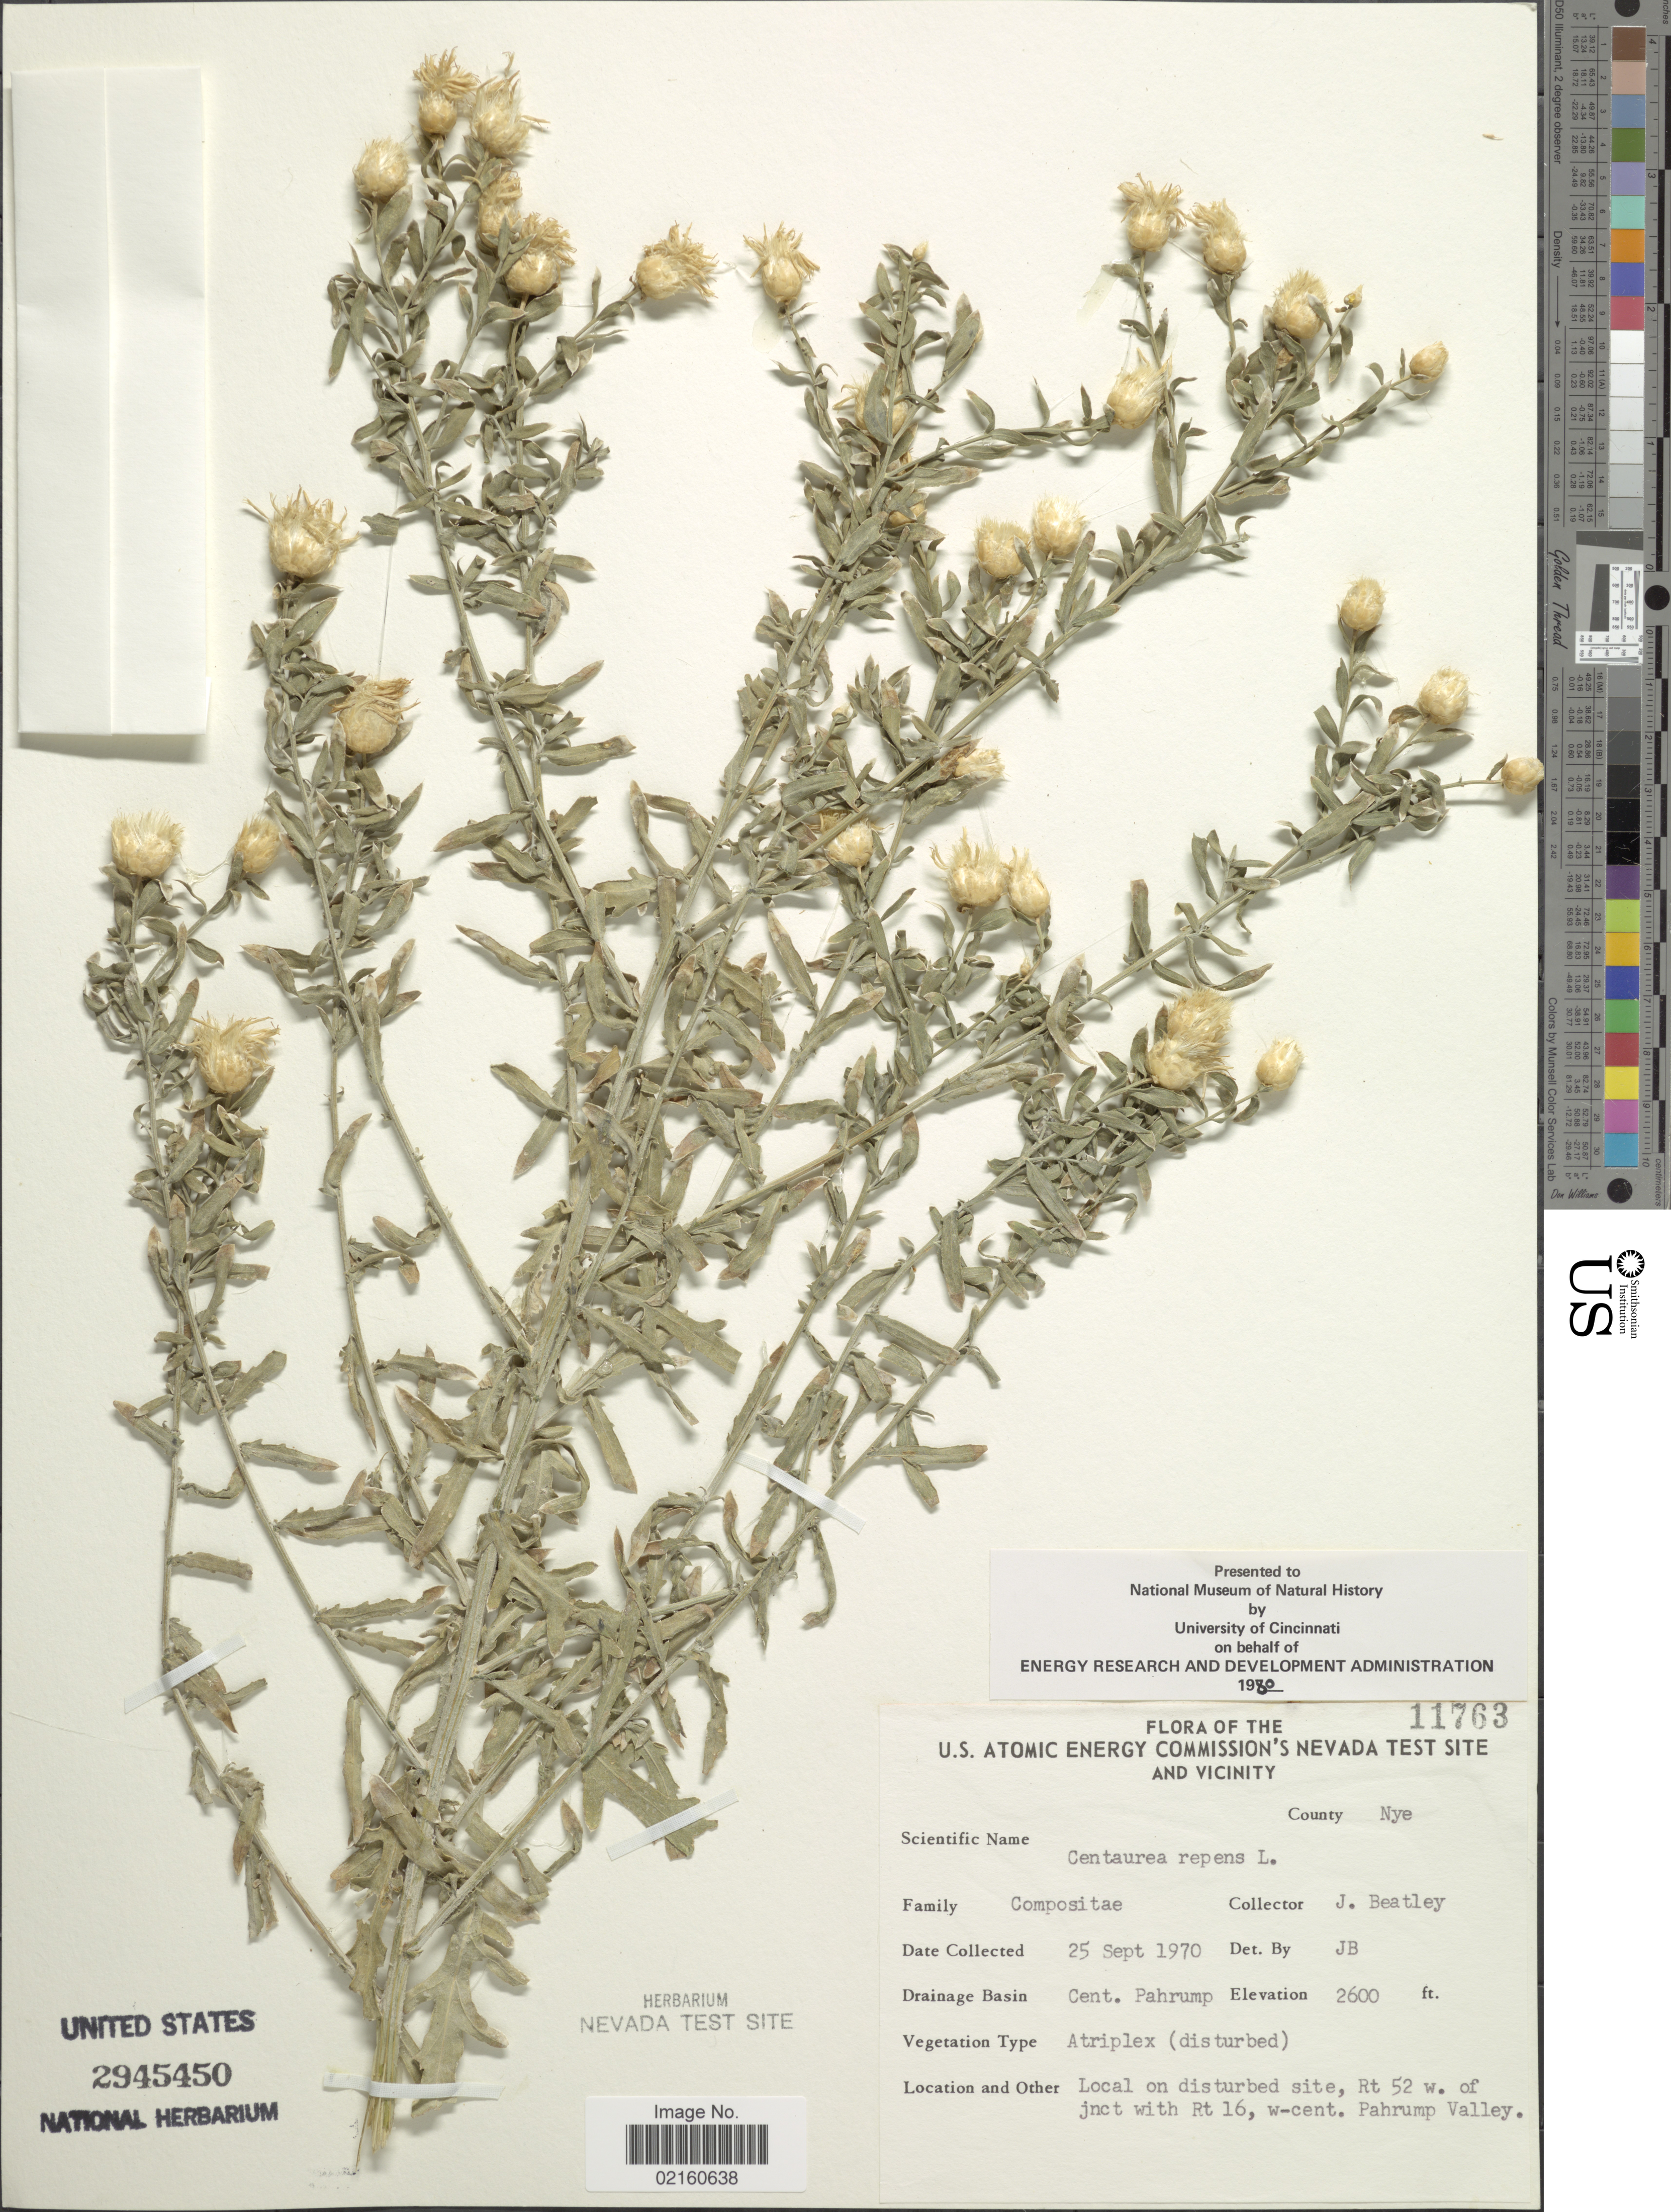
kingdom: Plantae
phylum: Tracheophyta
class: Magnoliopsida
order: Asterales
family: Asteraceae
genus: Rhaponticum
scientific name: Rhaponticum repens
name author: (L.) Hidalgo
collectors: J. C. Beatley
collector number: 11763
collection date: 1970-09-25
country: United States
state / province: Nevada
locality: U. S. Atomic Energy Commission's Nevada Test Site and Vicinity, County Nye, Cent. Pahrump, Rt 52 w. of jnct with Rt 16, w-cent, Pahrump Valley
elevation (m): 792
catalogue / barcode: US 2945450